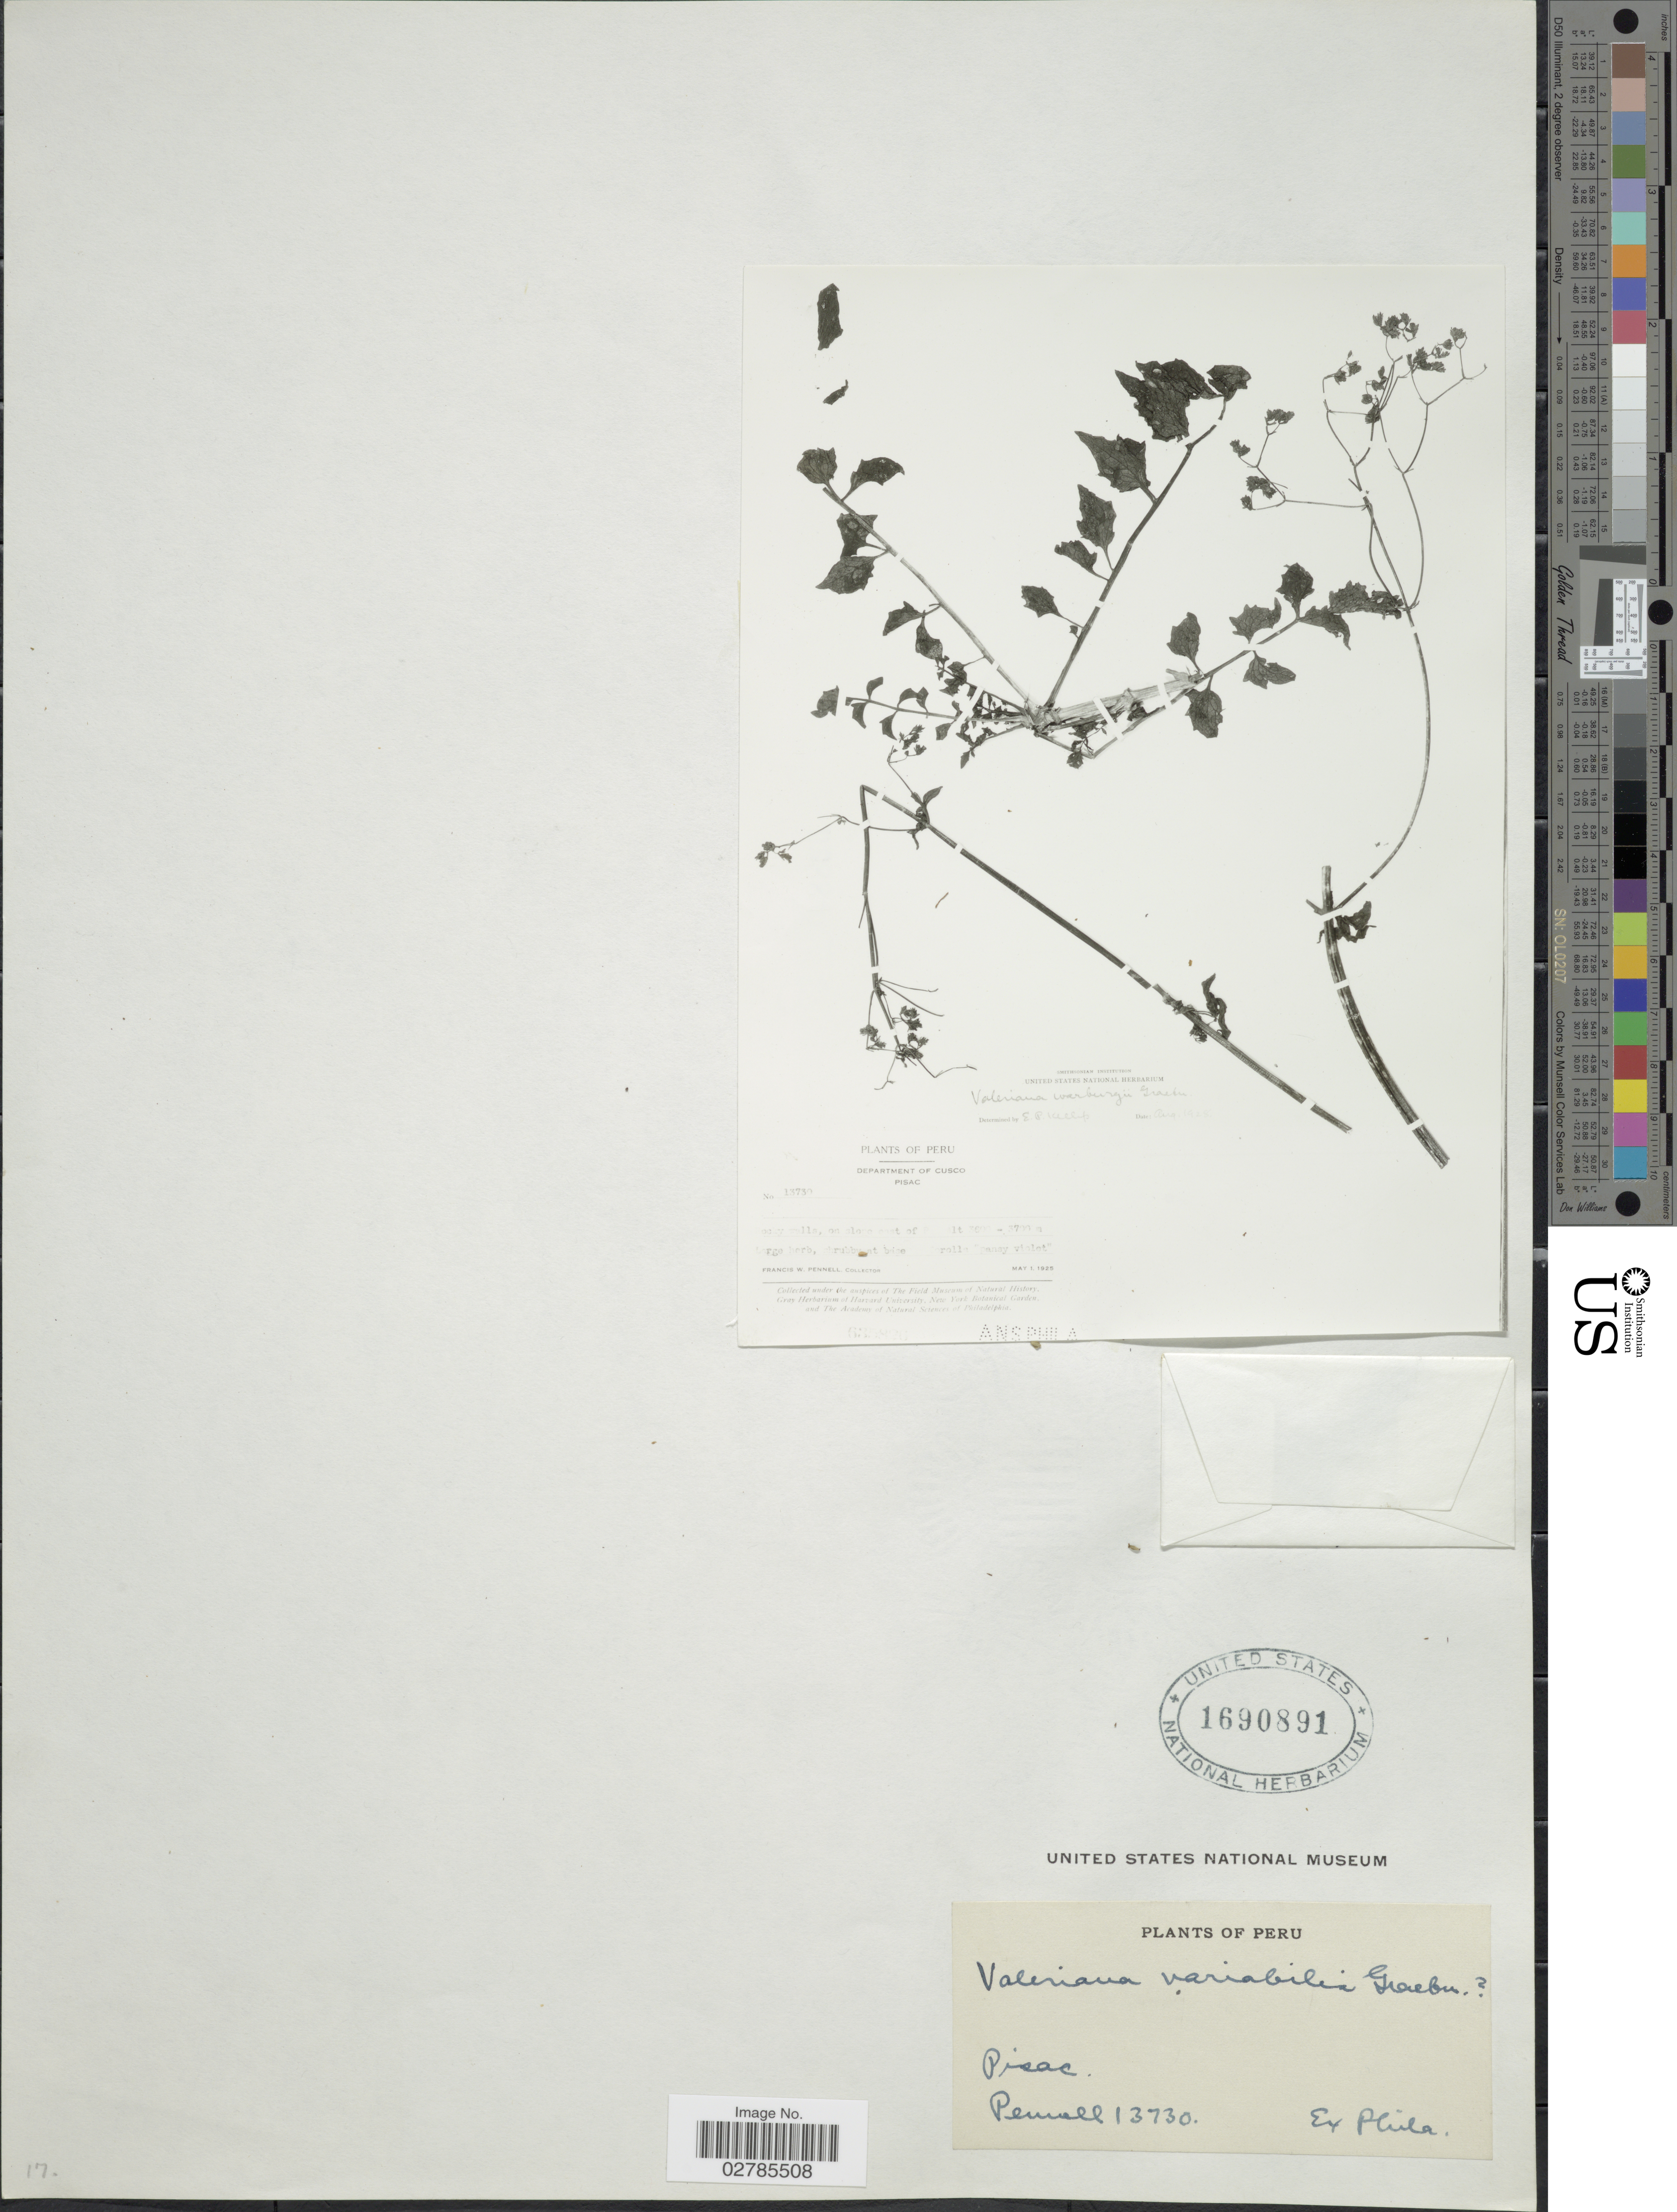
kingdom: Plantae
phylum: Tracheophyta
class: Magnoliopsida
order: Dipsacales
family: Caprifoliaceae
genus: Valeriana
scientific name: Valeriana variabilis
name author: Graebn.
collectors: F. W. Pennell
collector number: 13730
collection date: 1928-05-01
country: Peru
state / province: Cusco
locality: Department of Cusco. Pisac.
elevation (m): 3600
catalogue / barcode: US 1690891